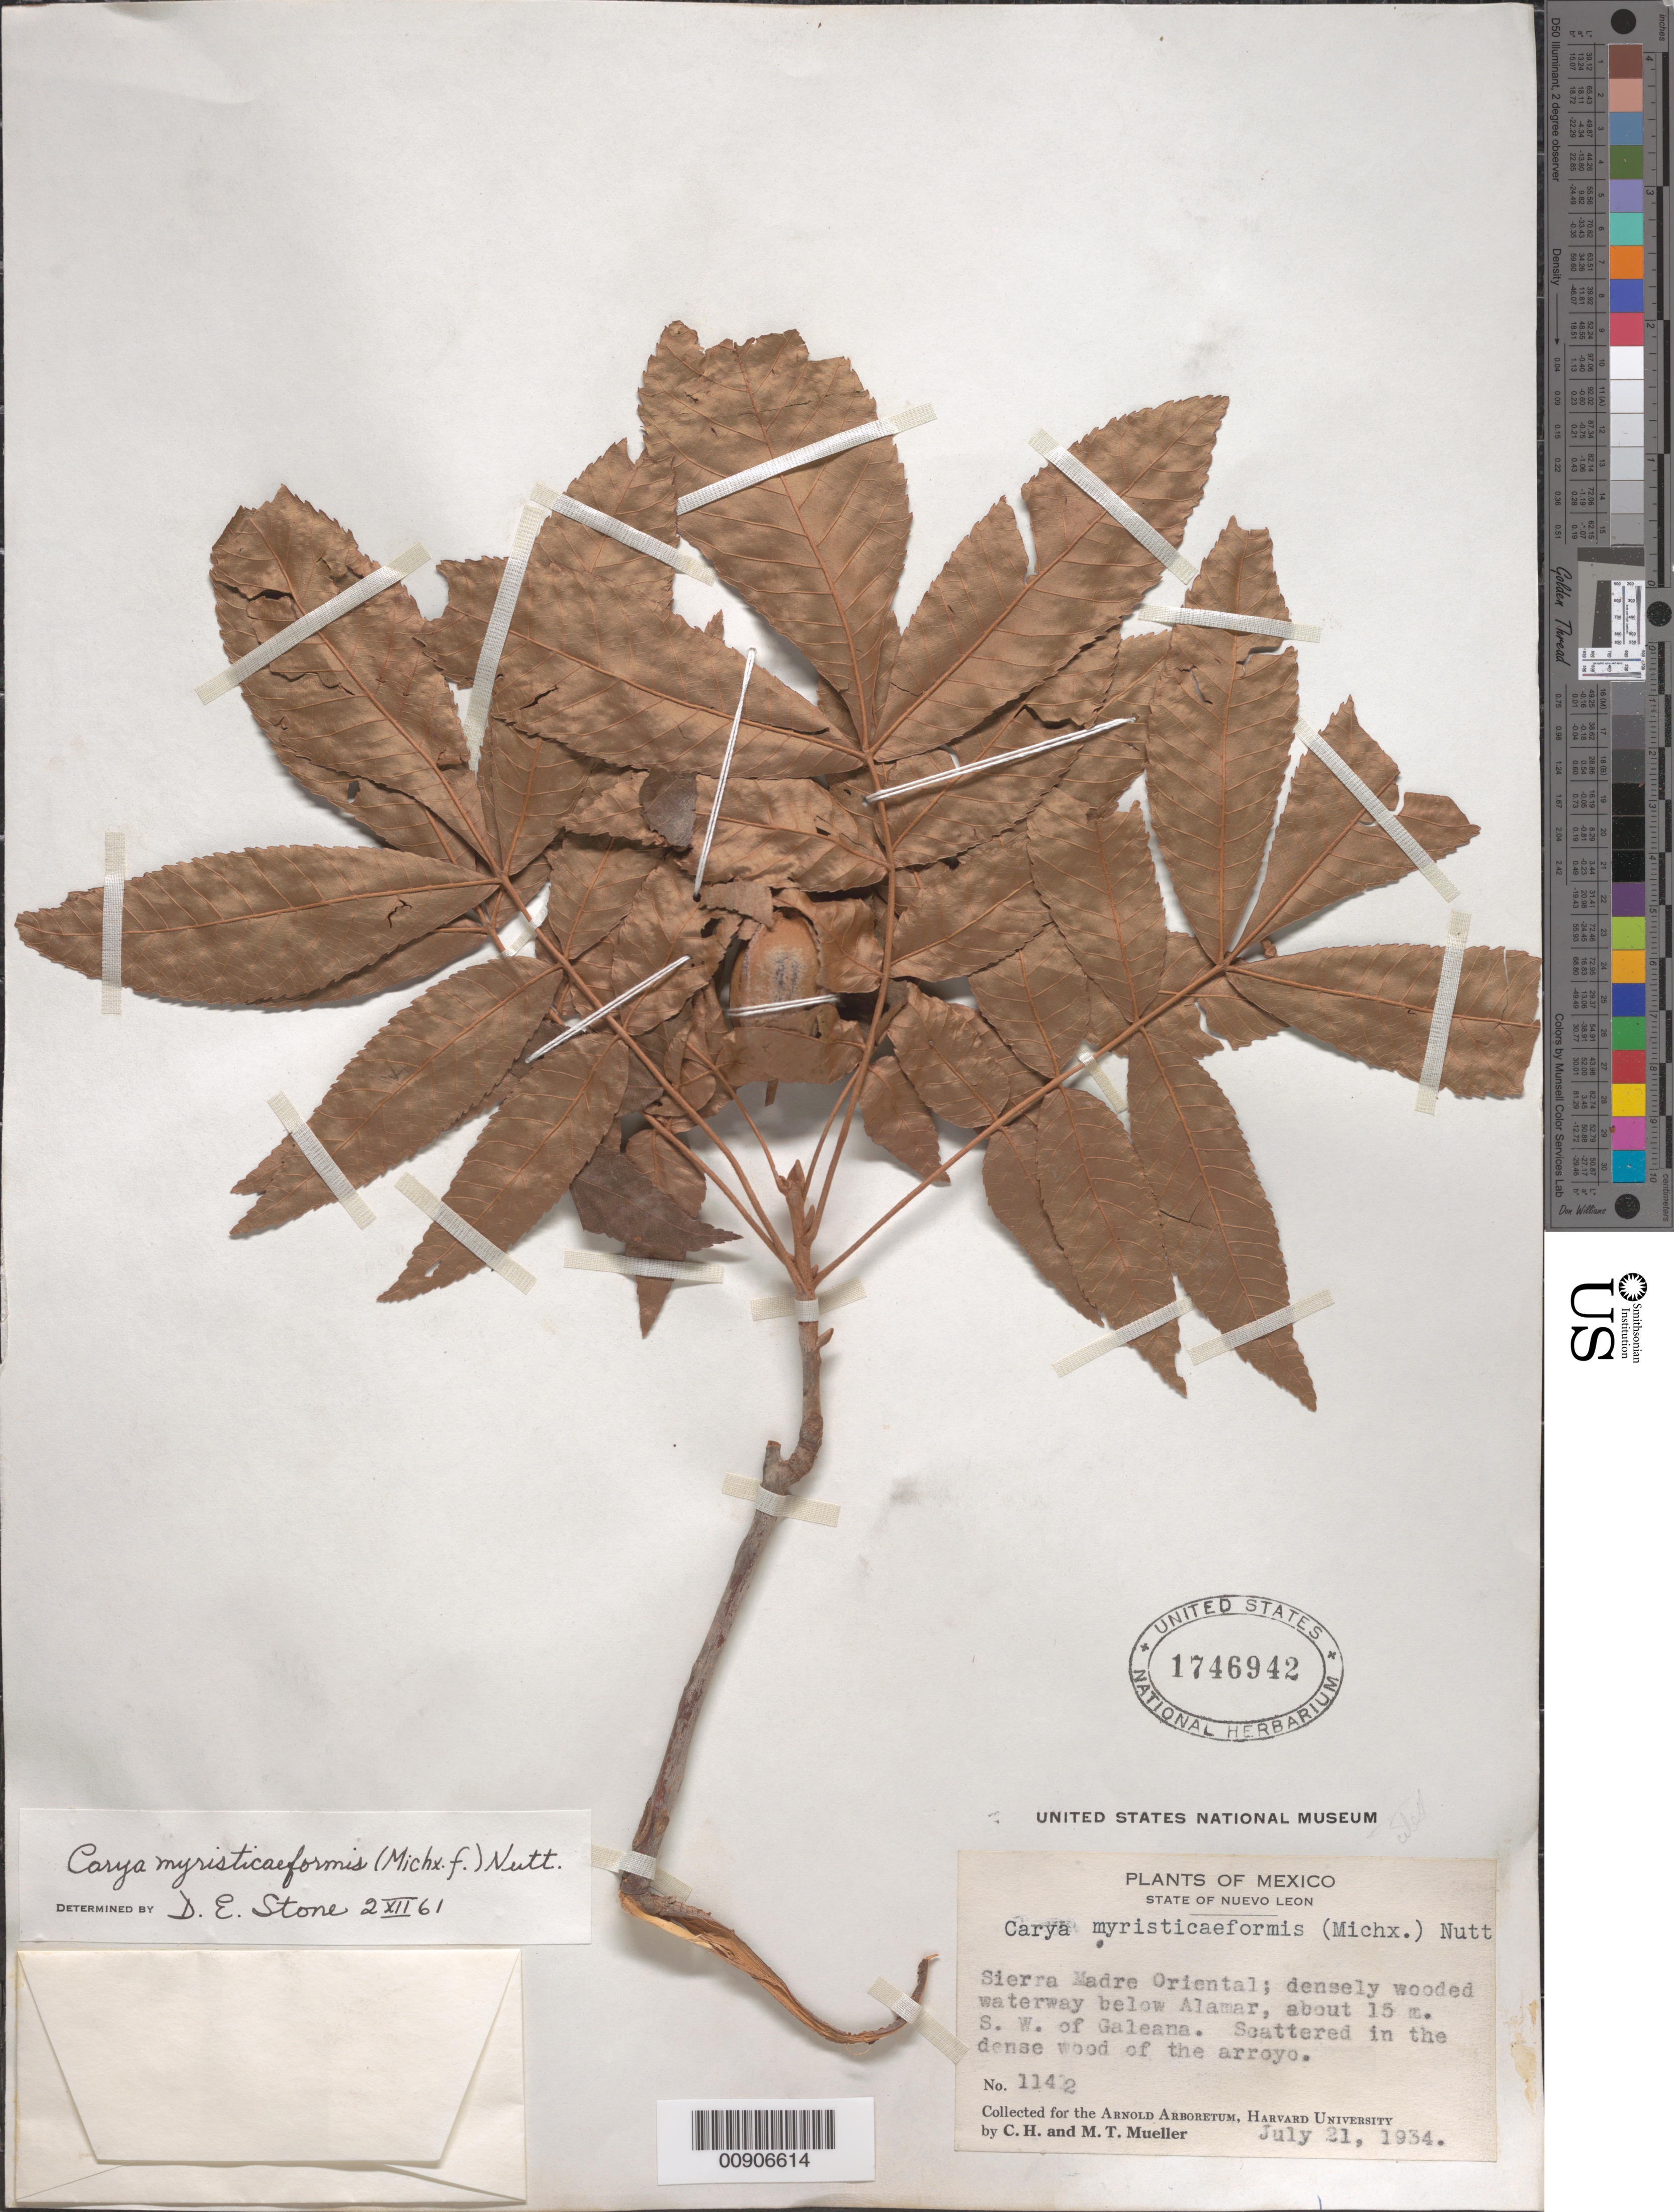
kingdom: Plantae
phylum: Tracheophyta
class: Magnoliopsida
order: Fagales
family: Juglandaceae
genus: Carya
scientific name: Carya myristiciformis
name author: (F. Michx.) Nutt.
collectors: C. H. Mueller & M. Mueller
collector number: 1142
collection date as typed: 21 Jul 1934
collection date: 1934-07-21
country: Mexico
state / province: Nuevo León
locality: Nuevo León: Sierra Madre Oriental; densely wooded waterway below Alamar, about 15 m. SW of Galeana.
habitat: In dense wood of the arroyo.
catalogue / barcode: US 1746942